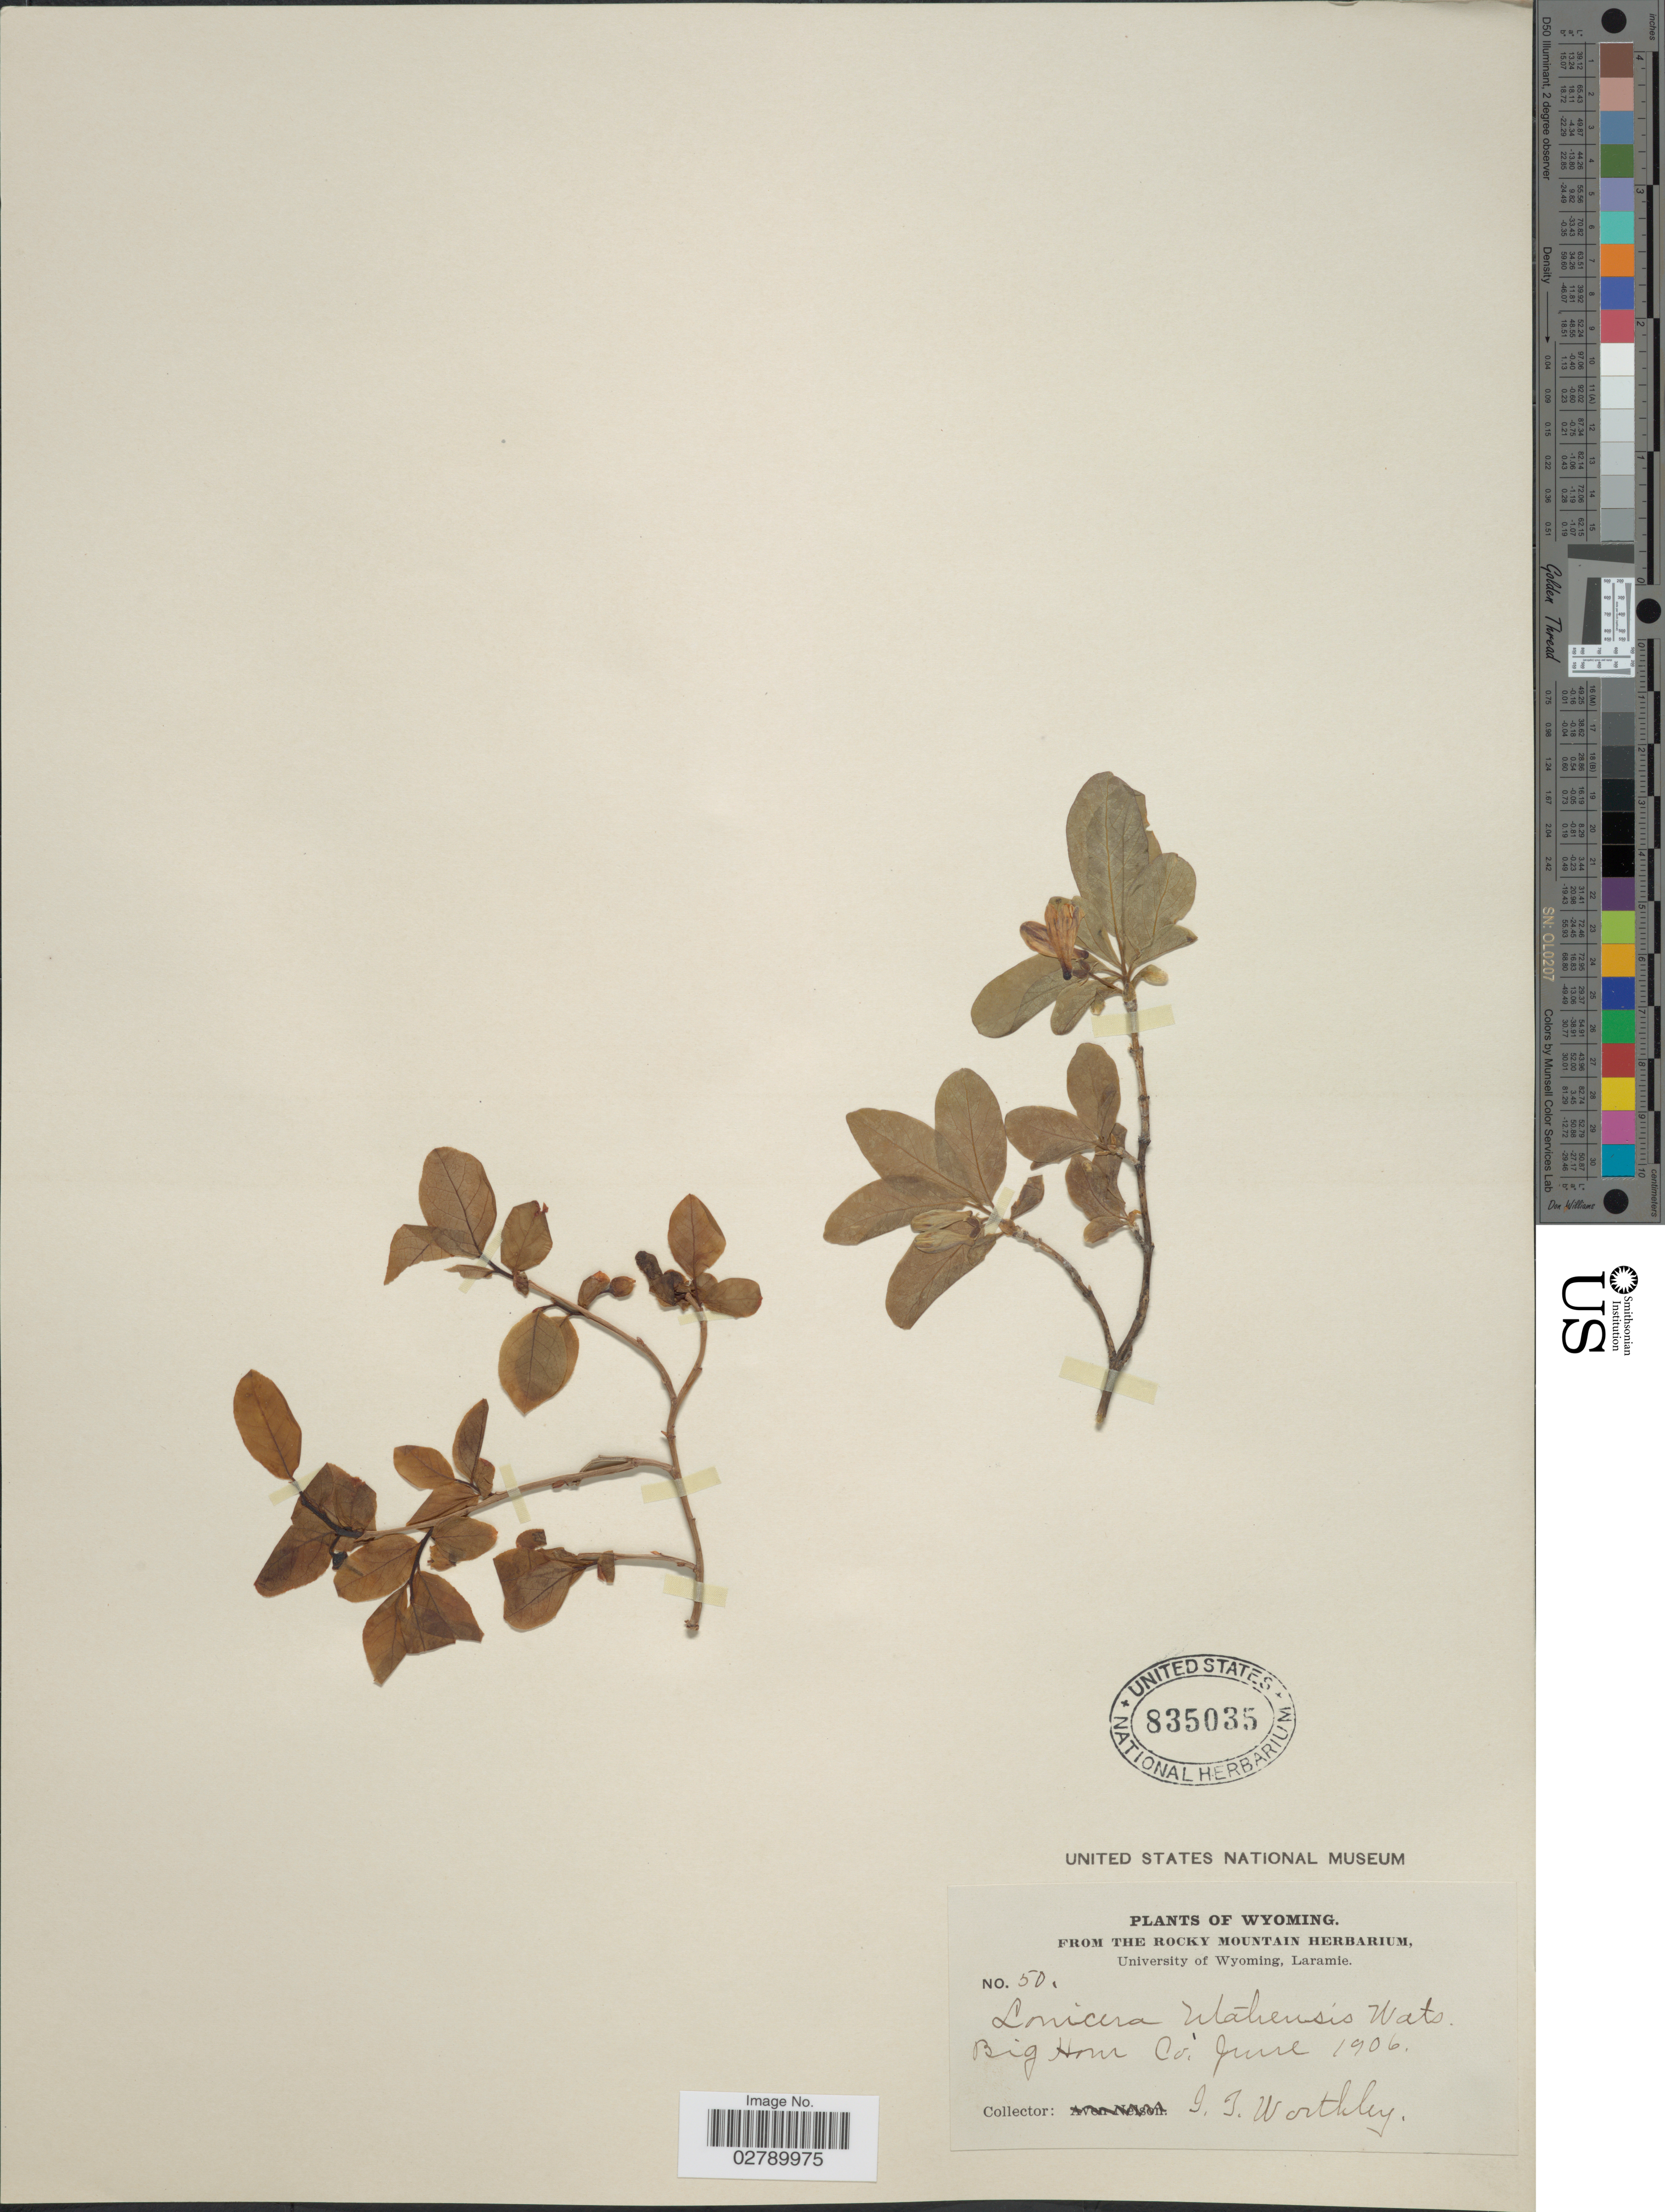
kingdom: Plantae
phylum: Tracheophyta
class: Magnoliopsida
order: Dipsacales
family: Caprifoliaceae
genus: Lonicera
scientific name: Lonicera utahensis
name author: S. Watson in C. King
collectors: I. Worthley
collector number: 50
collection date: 1906-06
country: United States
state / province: Wyoming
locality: Big Hour Co.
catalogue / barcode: US 835035